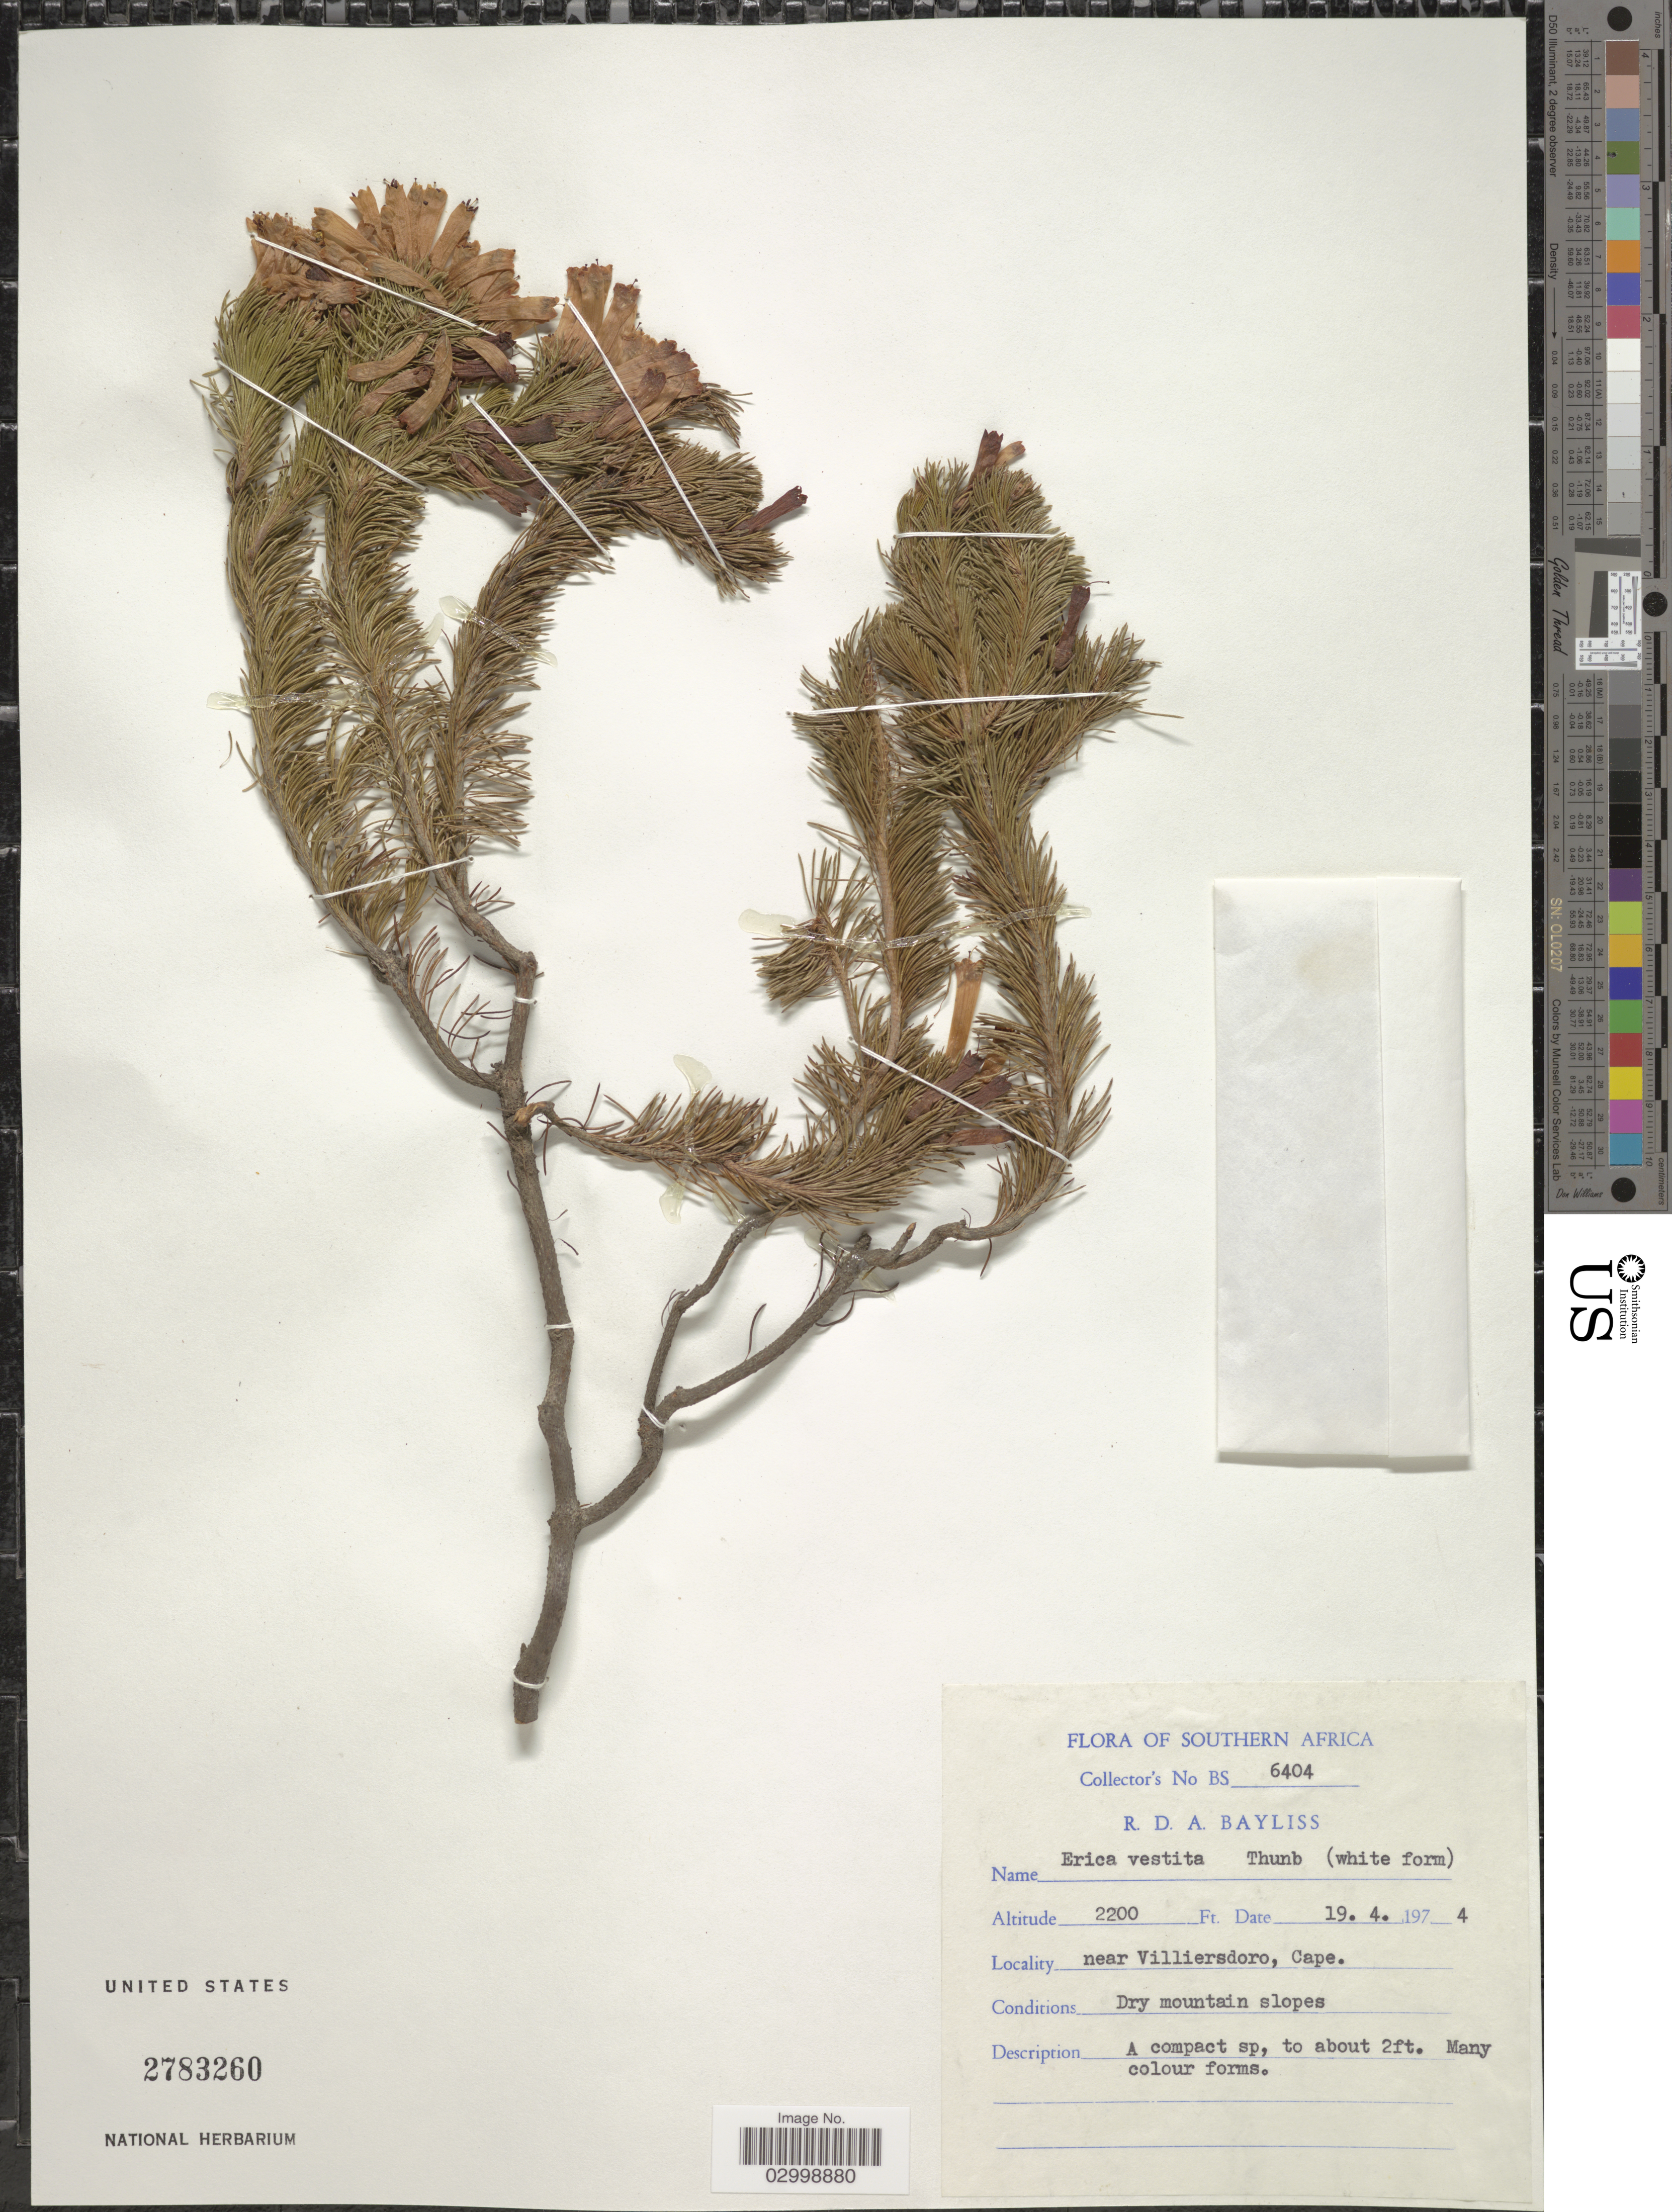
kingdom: Plantae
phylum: Tracheophyta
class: Magnoliopsida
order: Ericales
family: Ericaceae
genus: Erica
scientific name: Erica vestita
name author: Thunb.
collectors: R. Bayliss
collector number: BS6404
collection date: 1974-04-19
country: South Africa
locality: Southern Africa, near Villiersdoro, Cape.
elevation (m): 671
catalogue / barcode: US 2783260